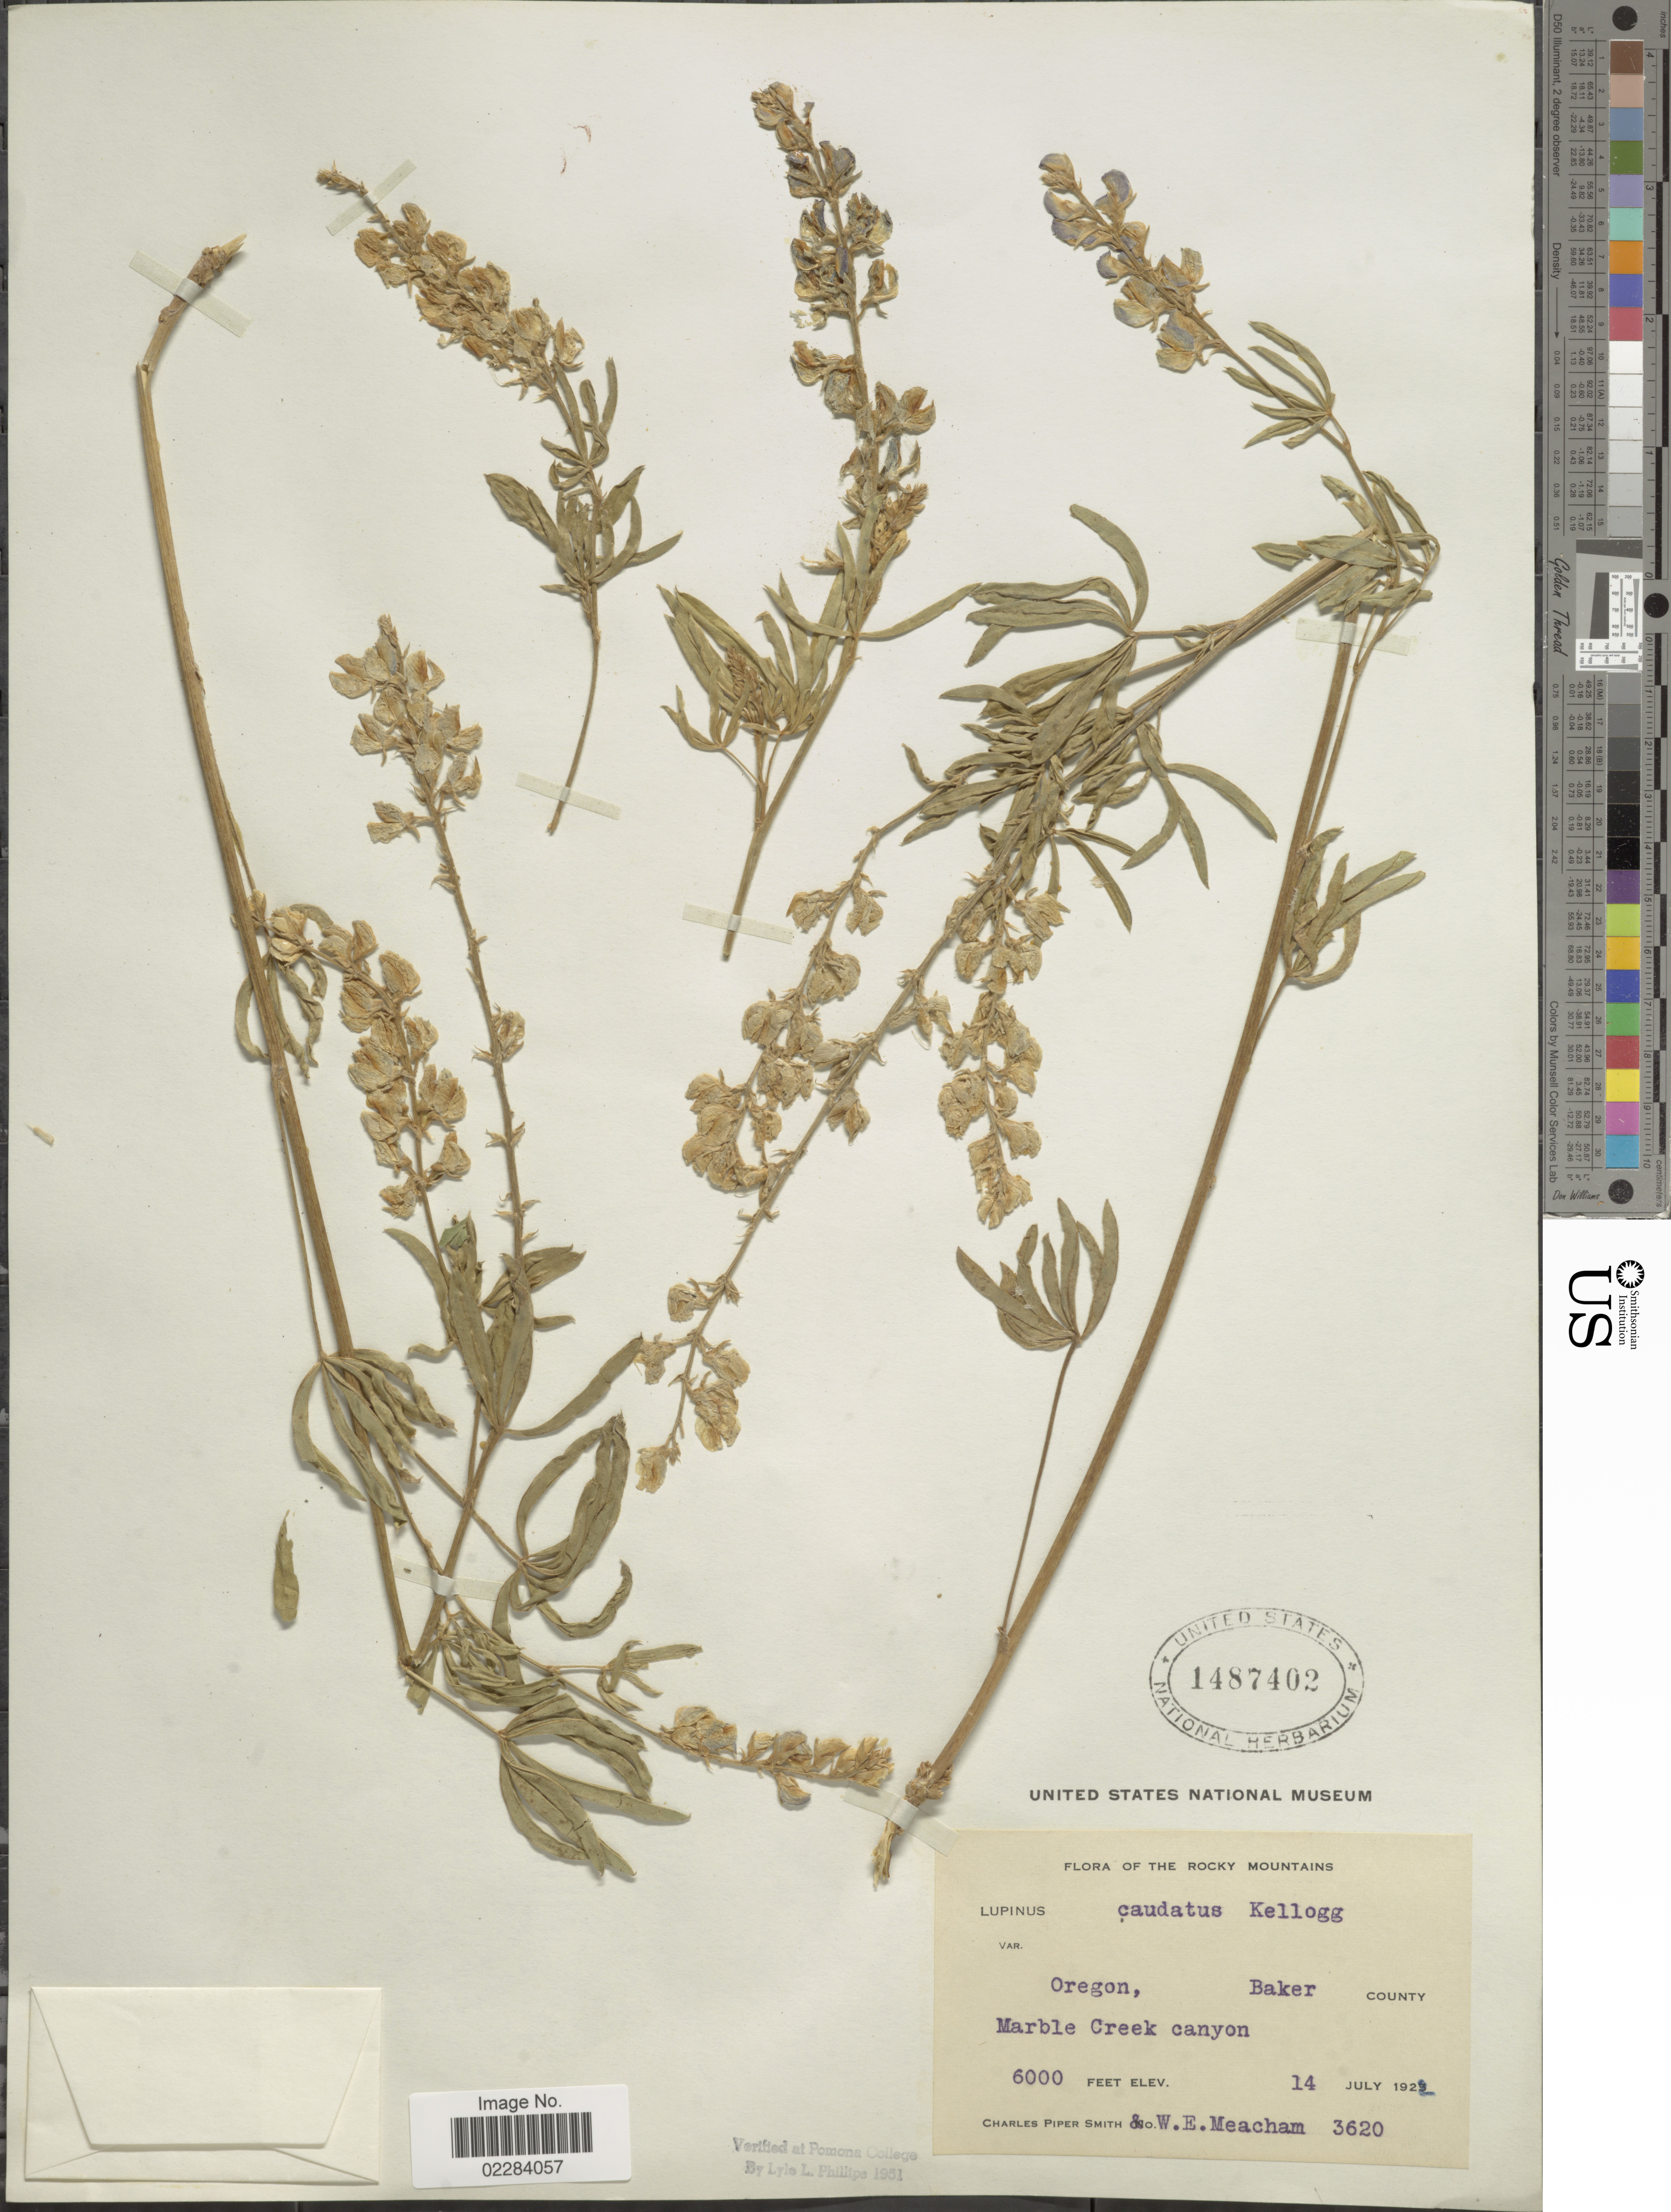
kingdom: Plantae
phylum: Tracheophyta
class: Magnoliopsida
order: Fabales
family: Fabaceae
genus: Lupinus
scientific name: Lupinus caudatus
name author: Kellogg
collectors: C. P. Smith & W. Meacham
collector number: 3620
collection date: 1922-07-14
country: United States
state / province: Oregon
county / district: Baker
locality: Rocky Mountains. Baker County. Marble Creek Canyon.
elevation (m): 1829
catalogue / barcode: US 1487402